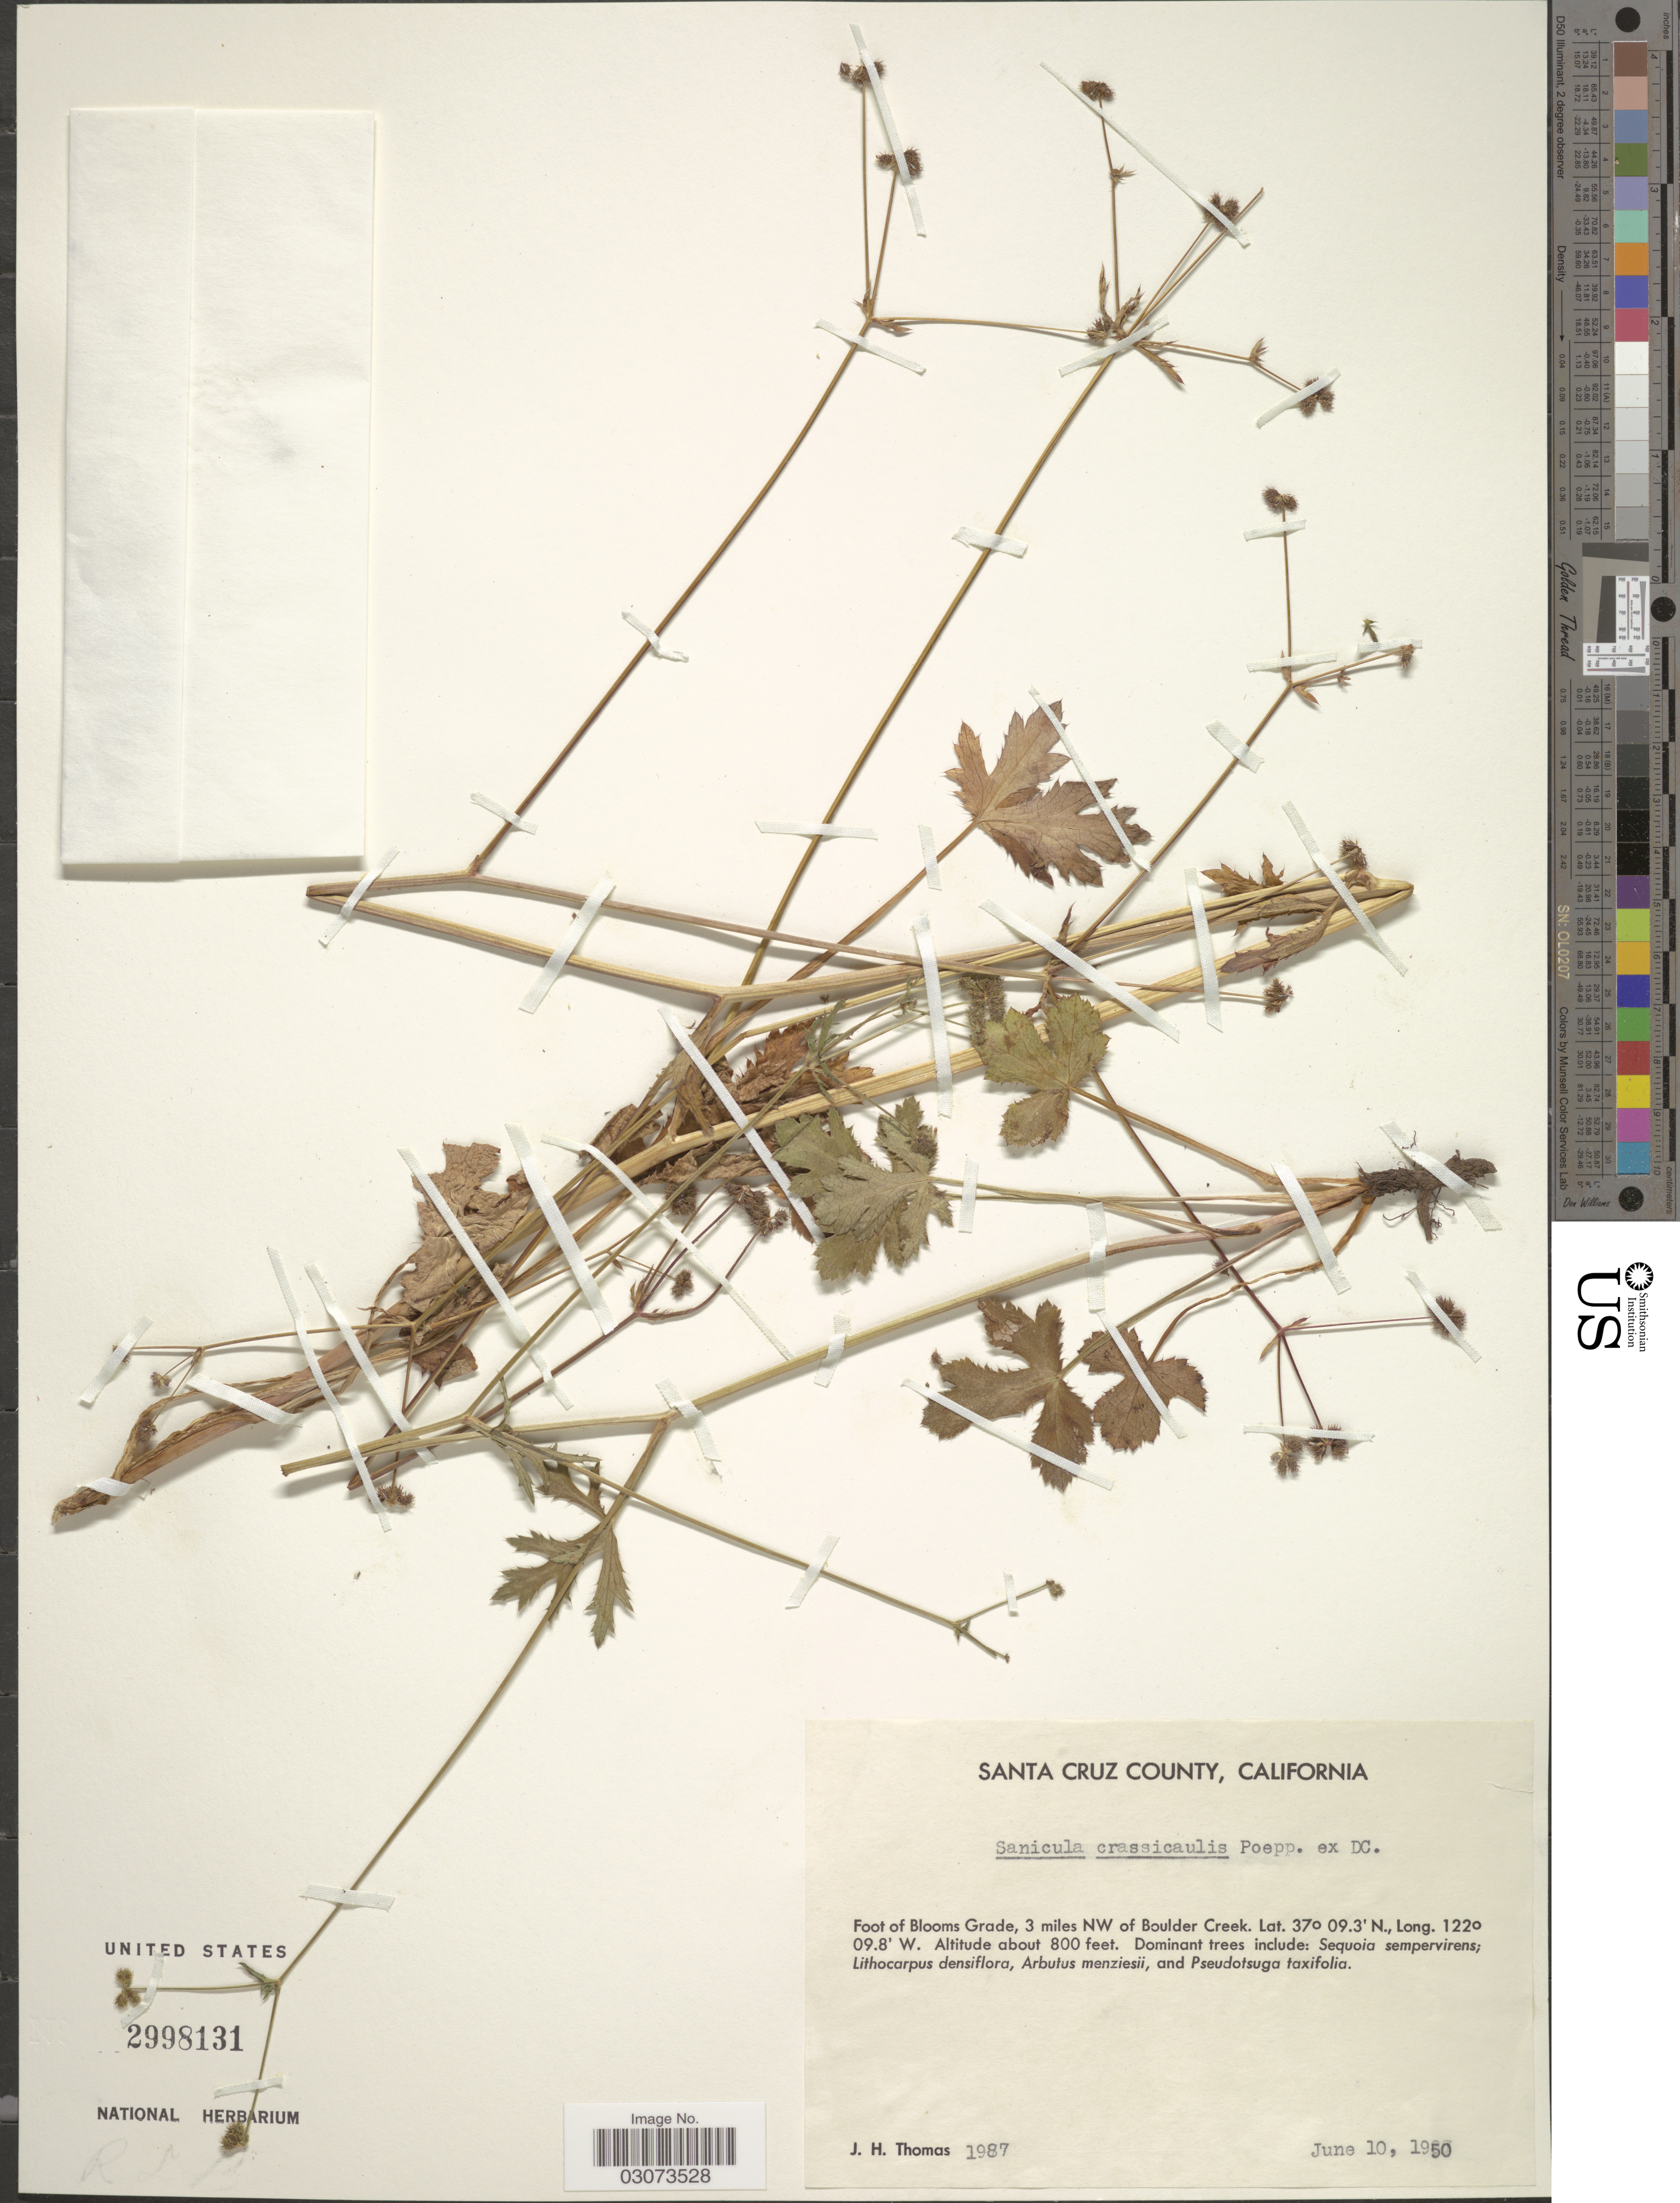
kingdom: Plantae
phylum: Tracheophyta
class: Magnoliopsida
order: Apiales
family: Apiaceae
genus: Sanicula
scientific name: Sanicula crassicaulis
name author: Poepp. ex DC.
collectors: J. H. Thomas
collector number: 1987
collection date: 1950-06-10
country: United States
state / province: California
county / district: Santa Cruz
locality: Santa Cruz County. Foot of Blooms Grade, 3 miles NW of Boulder Creek.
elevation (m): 244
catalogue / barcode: US 2998131